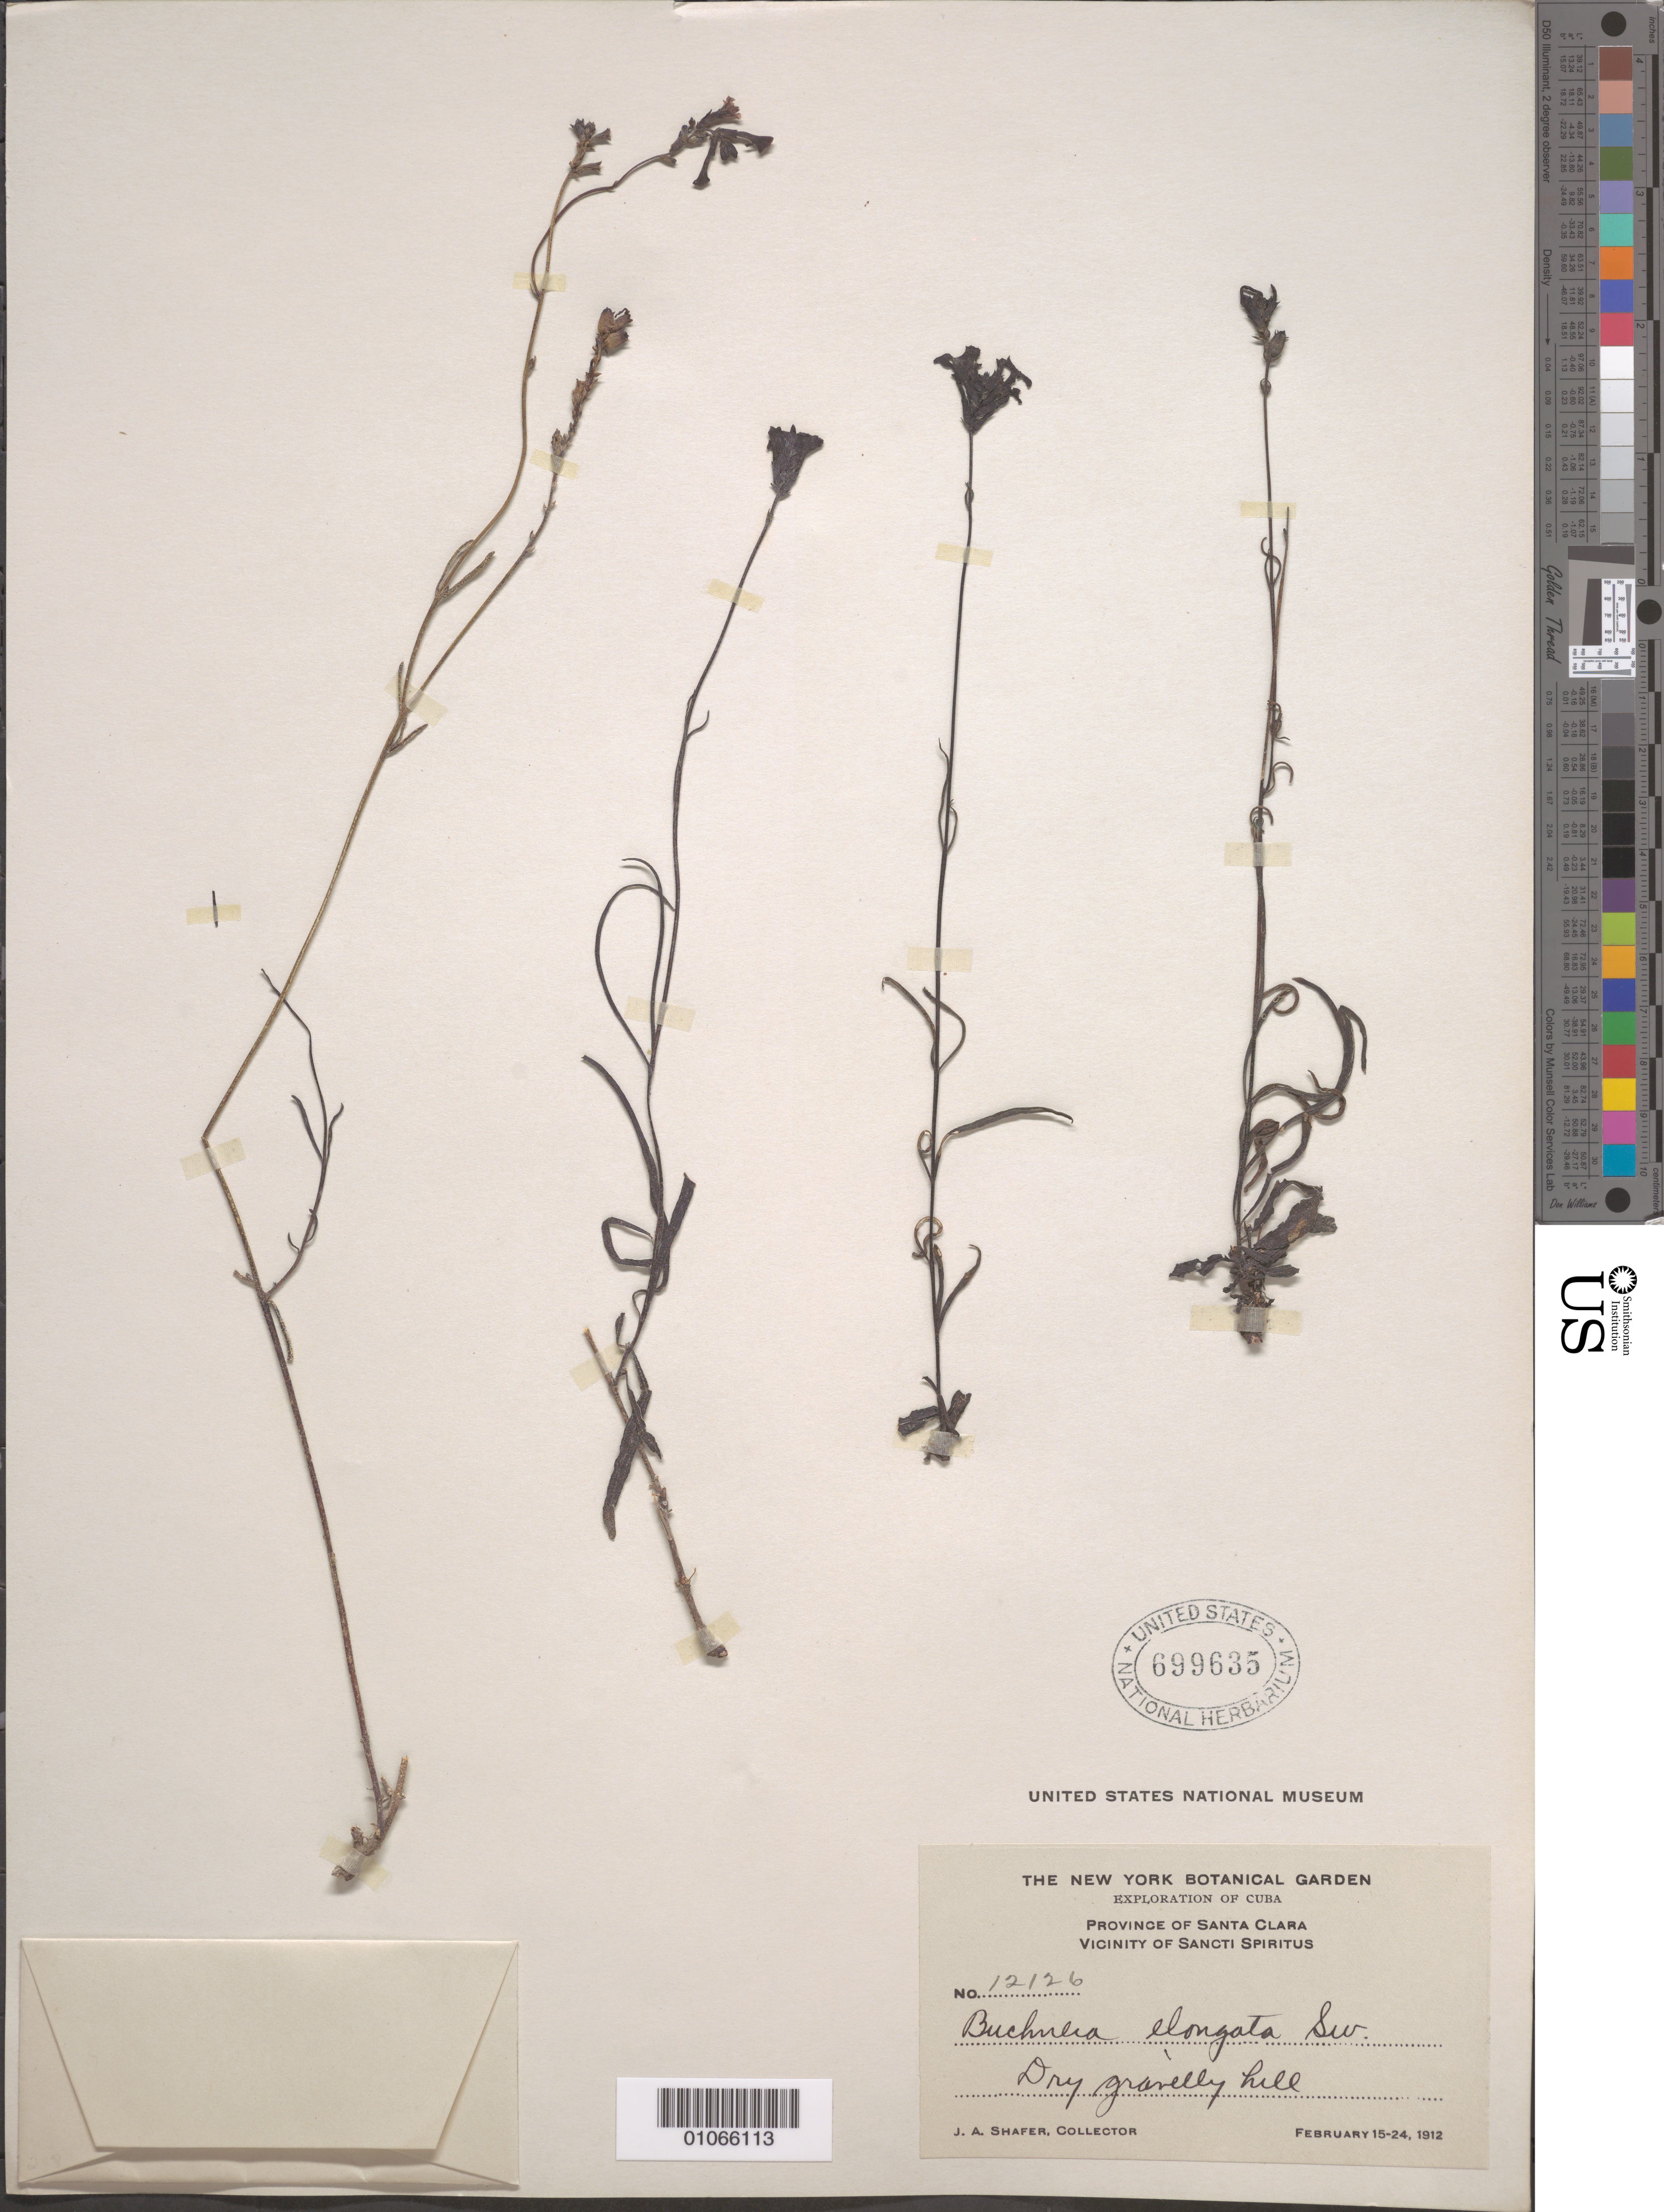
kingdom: Plantae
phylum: Tracheophyta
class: Magnoliopsida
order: Lamiales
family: Orobanchaceae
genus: Buchnera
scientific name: Buchnera elongata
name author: Sw.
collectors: J. A. Shafer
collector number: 12126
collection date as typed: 15 Feb 1912 to 24 Feb 1912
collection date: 1912-02-15/1912-02-24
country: Cuba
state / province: Sancti Spiritus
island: Cuba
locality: Dry gravelly hill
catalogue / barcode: US 699635